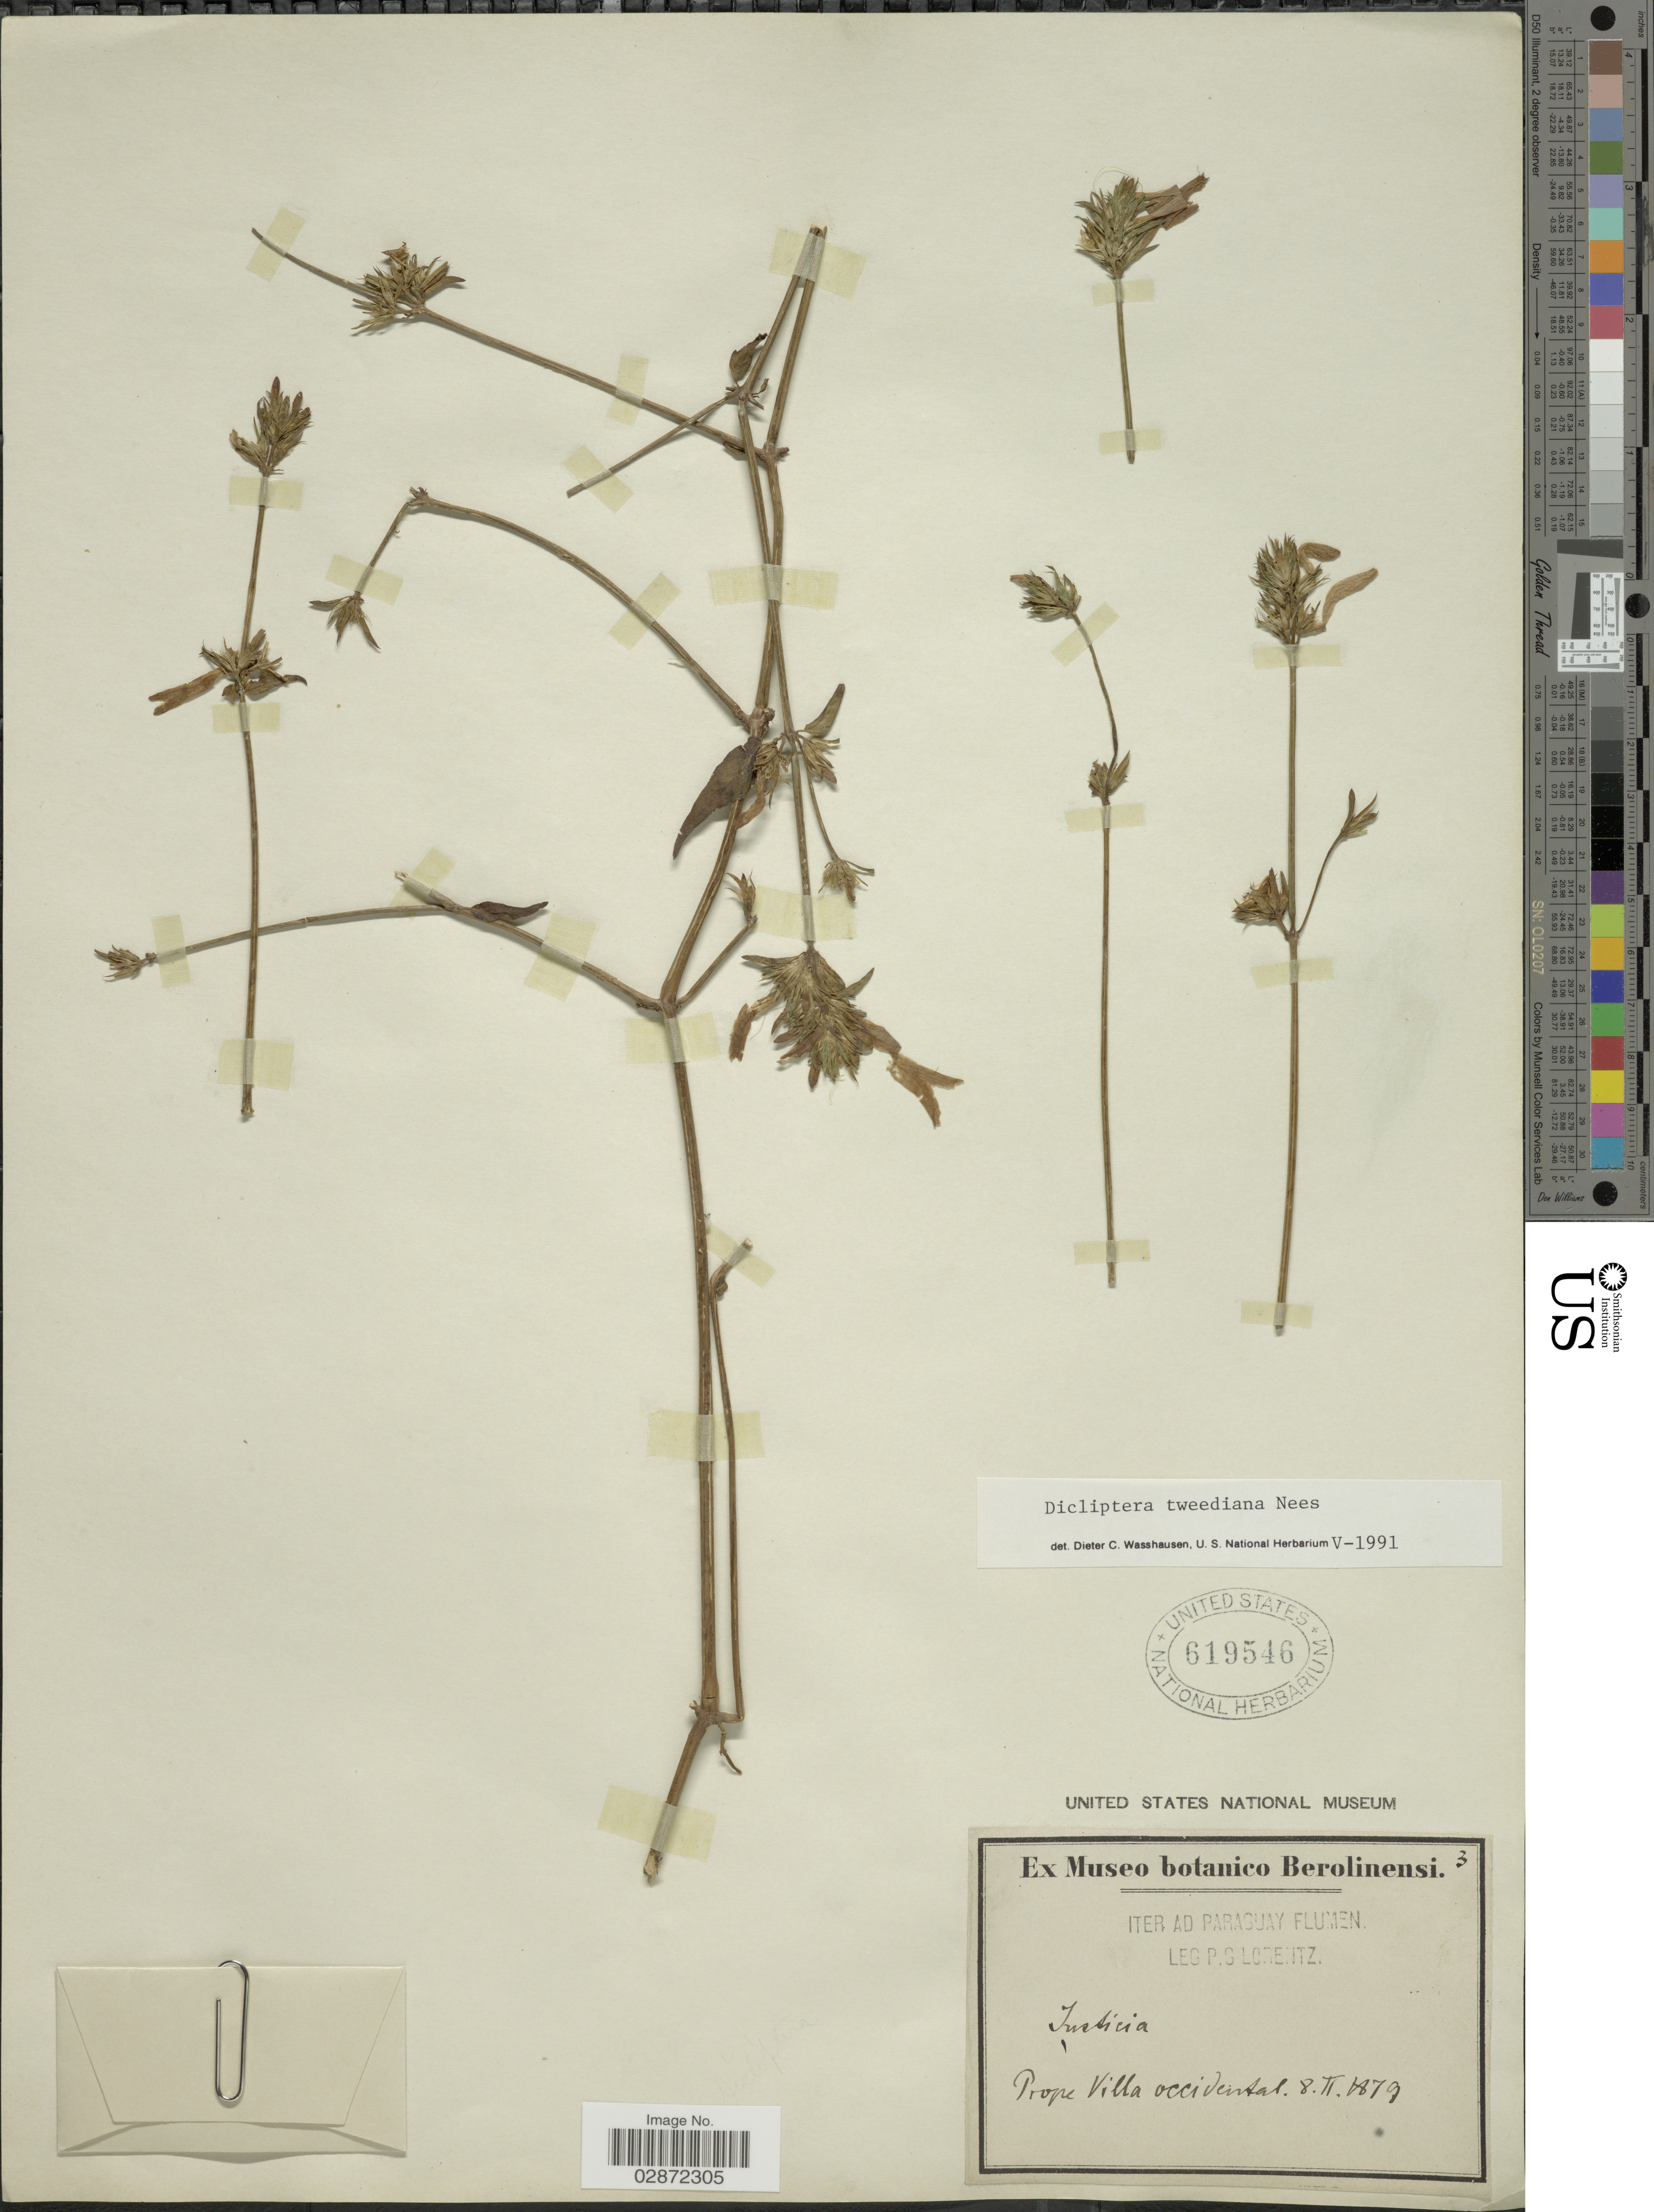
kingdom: Plantae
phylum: Tracheophyta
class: Magnoliopsida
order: Lamiales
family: Acanthaceae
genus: Dicliptera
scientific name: Dicliptera squarrosa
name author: Nees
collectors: P. G. Lorentz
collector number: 3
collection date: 1879-02-08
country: Paraguay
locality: Prope Villa occidental.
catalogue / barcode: US 619546